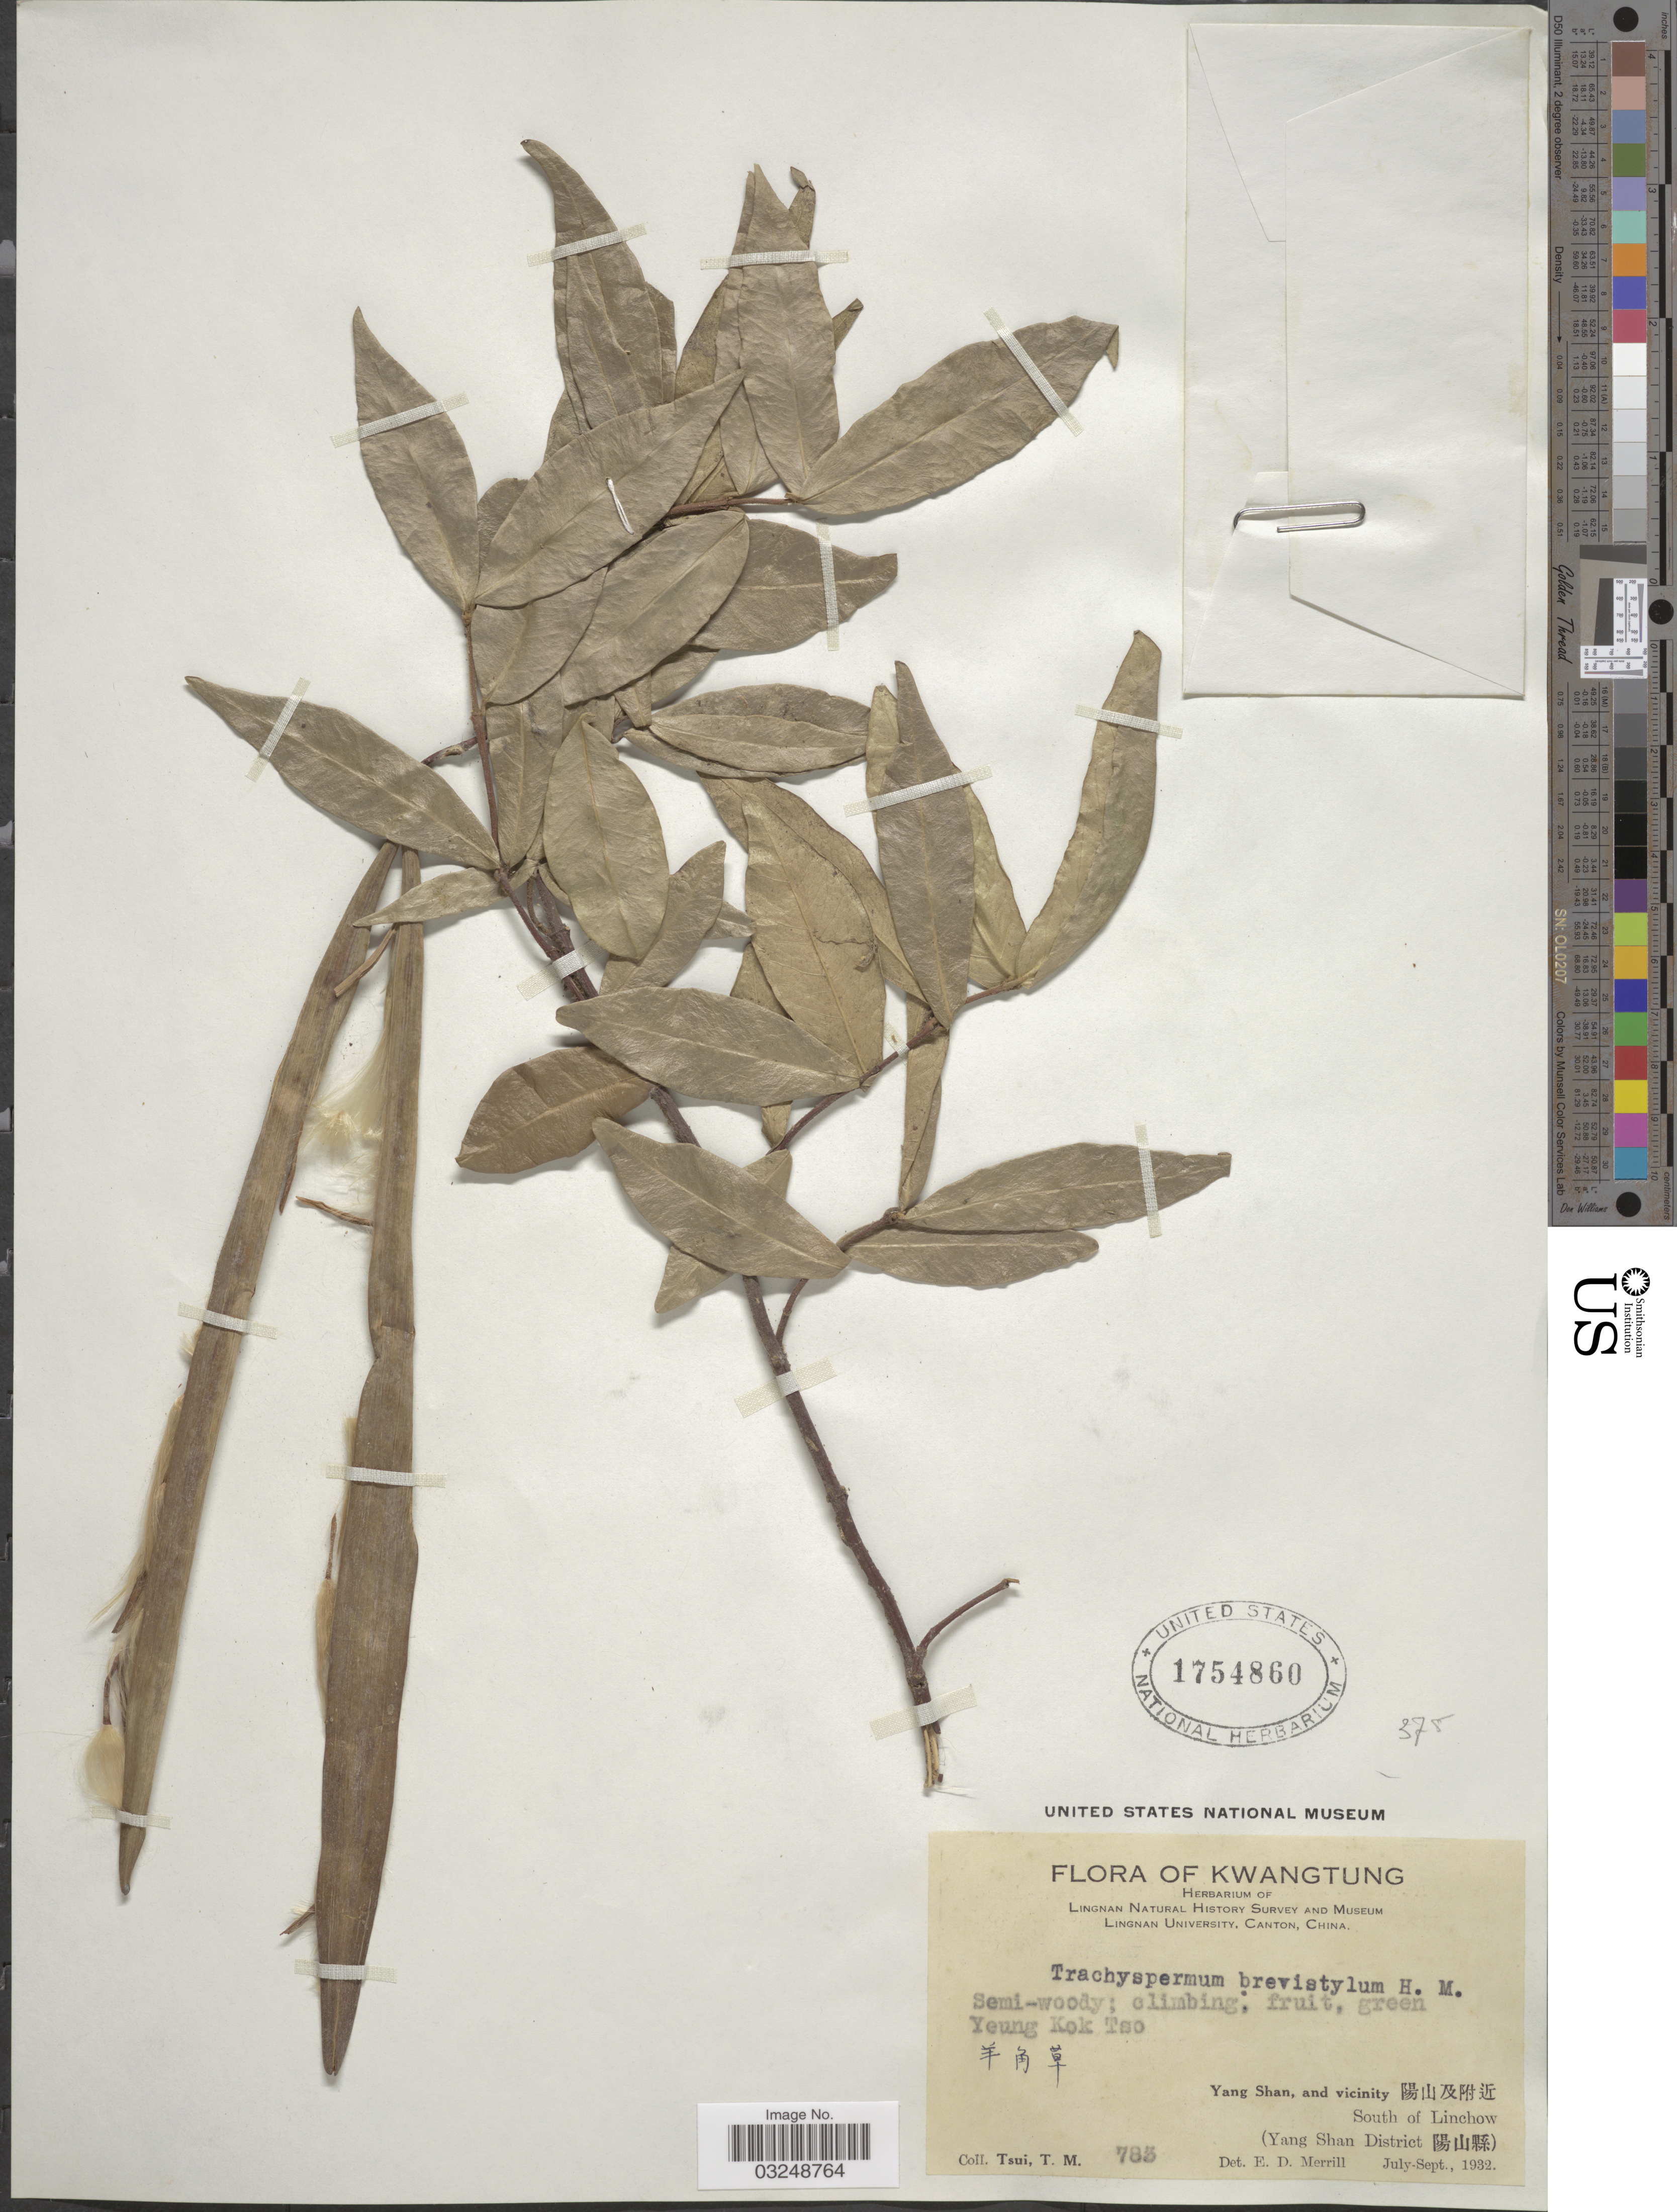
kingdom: Plantae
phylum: Tracheophyta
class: Magnoliopsida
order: Gentianales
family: Apocynaceae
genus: Trachelospermum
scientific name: Trachelospermum brevistylum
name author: Hand.-Mazz.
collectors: T. Tsui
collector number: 783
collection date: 1932-07/1932-09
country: China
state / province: Guangdong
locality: Kwangtung, Yeung Kok Tso, Yang Shan, and vicinity X, South of Linchow (Yang Shan District X).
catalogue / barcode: US 1754860